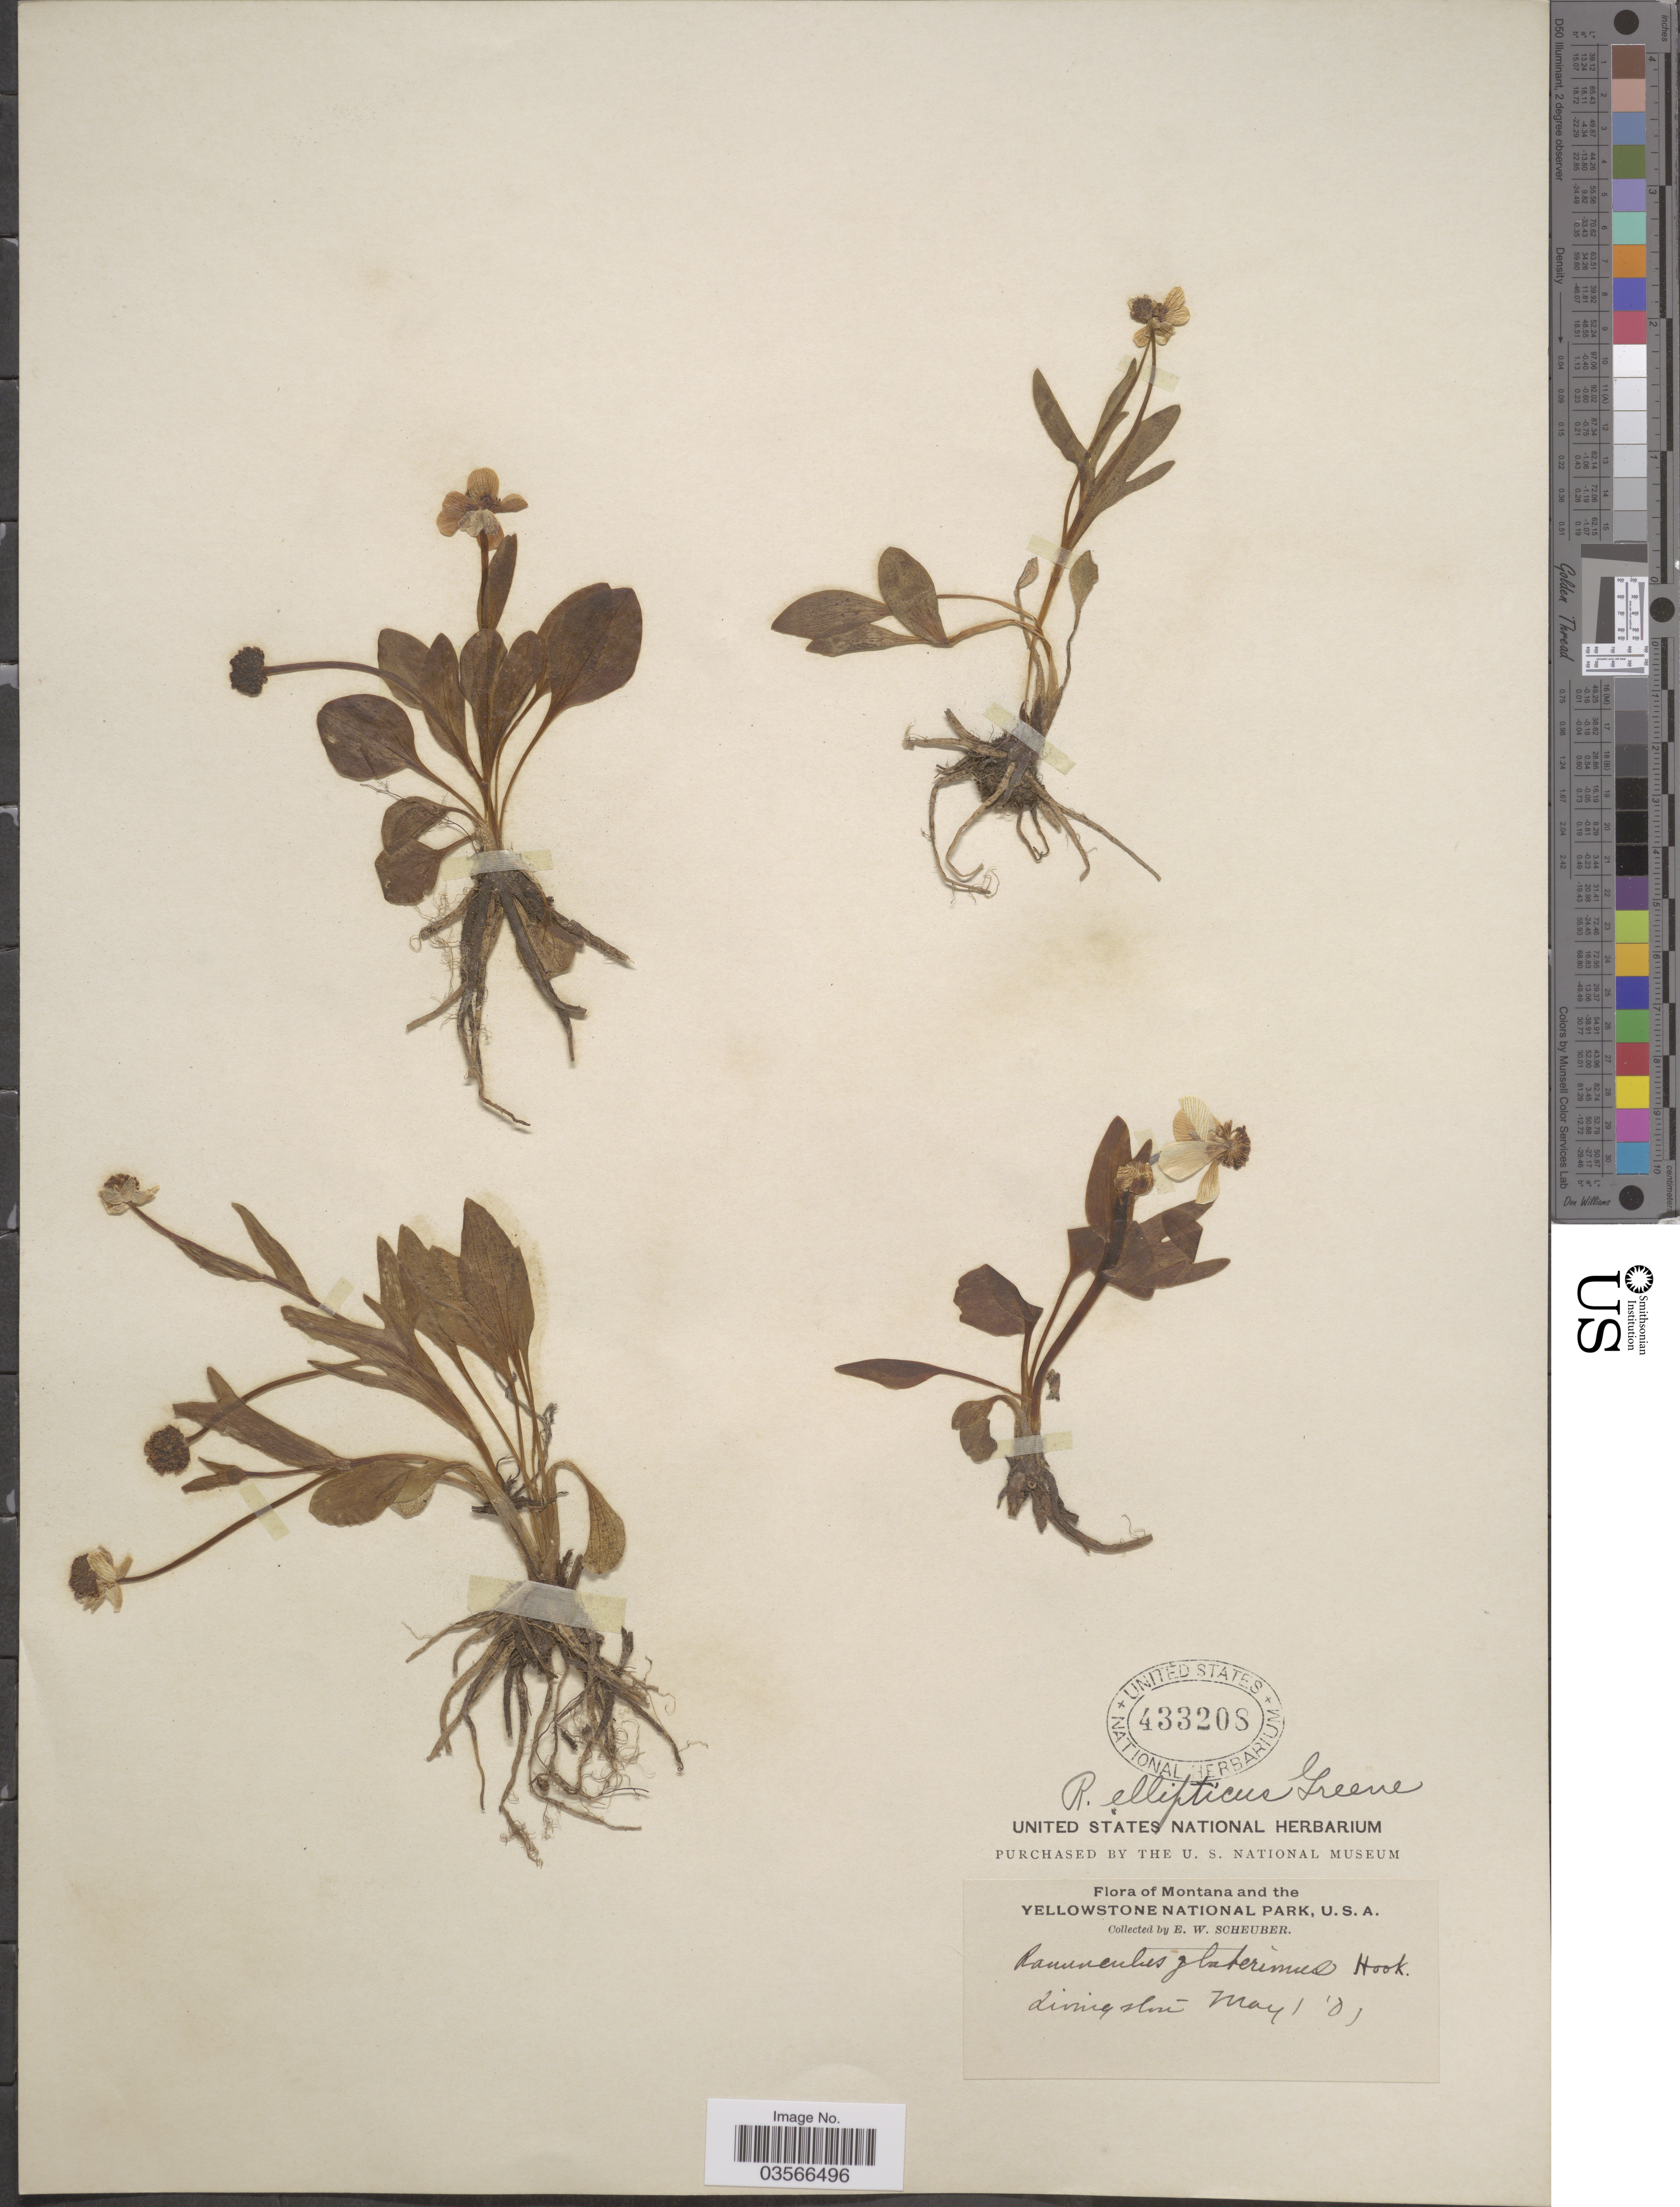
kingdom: Plantae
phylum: Tracheophyta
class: Magnoliopsida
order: Ranunculales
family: Ranunculaceae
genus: Ranunculus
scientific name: Ranunculus glaberrimus var. ellipticus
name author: (Greene) Greene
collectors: E. Scheuber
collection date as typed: Transcribed d/m/y: 1/5/1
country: United States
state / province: Montana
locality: The Yellowstone National Park. Livingston.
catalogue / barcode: US 433208